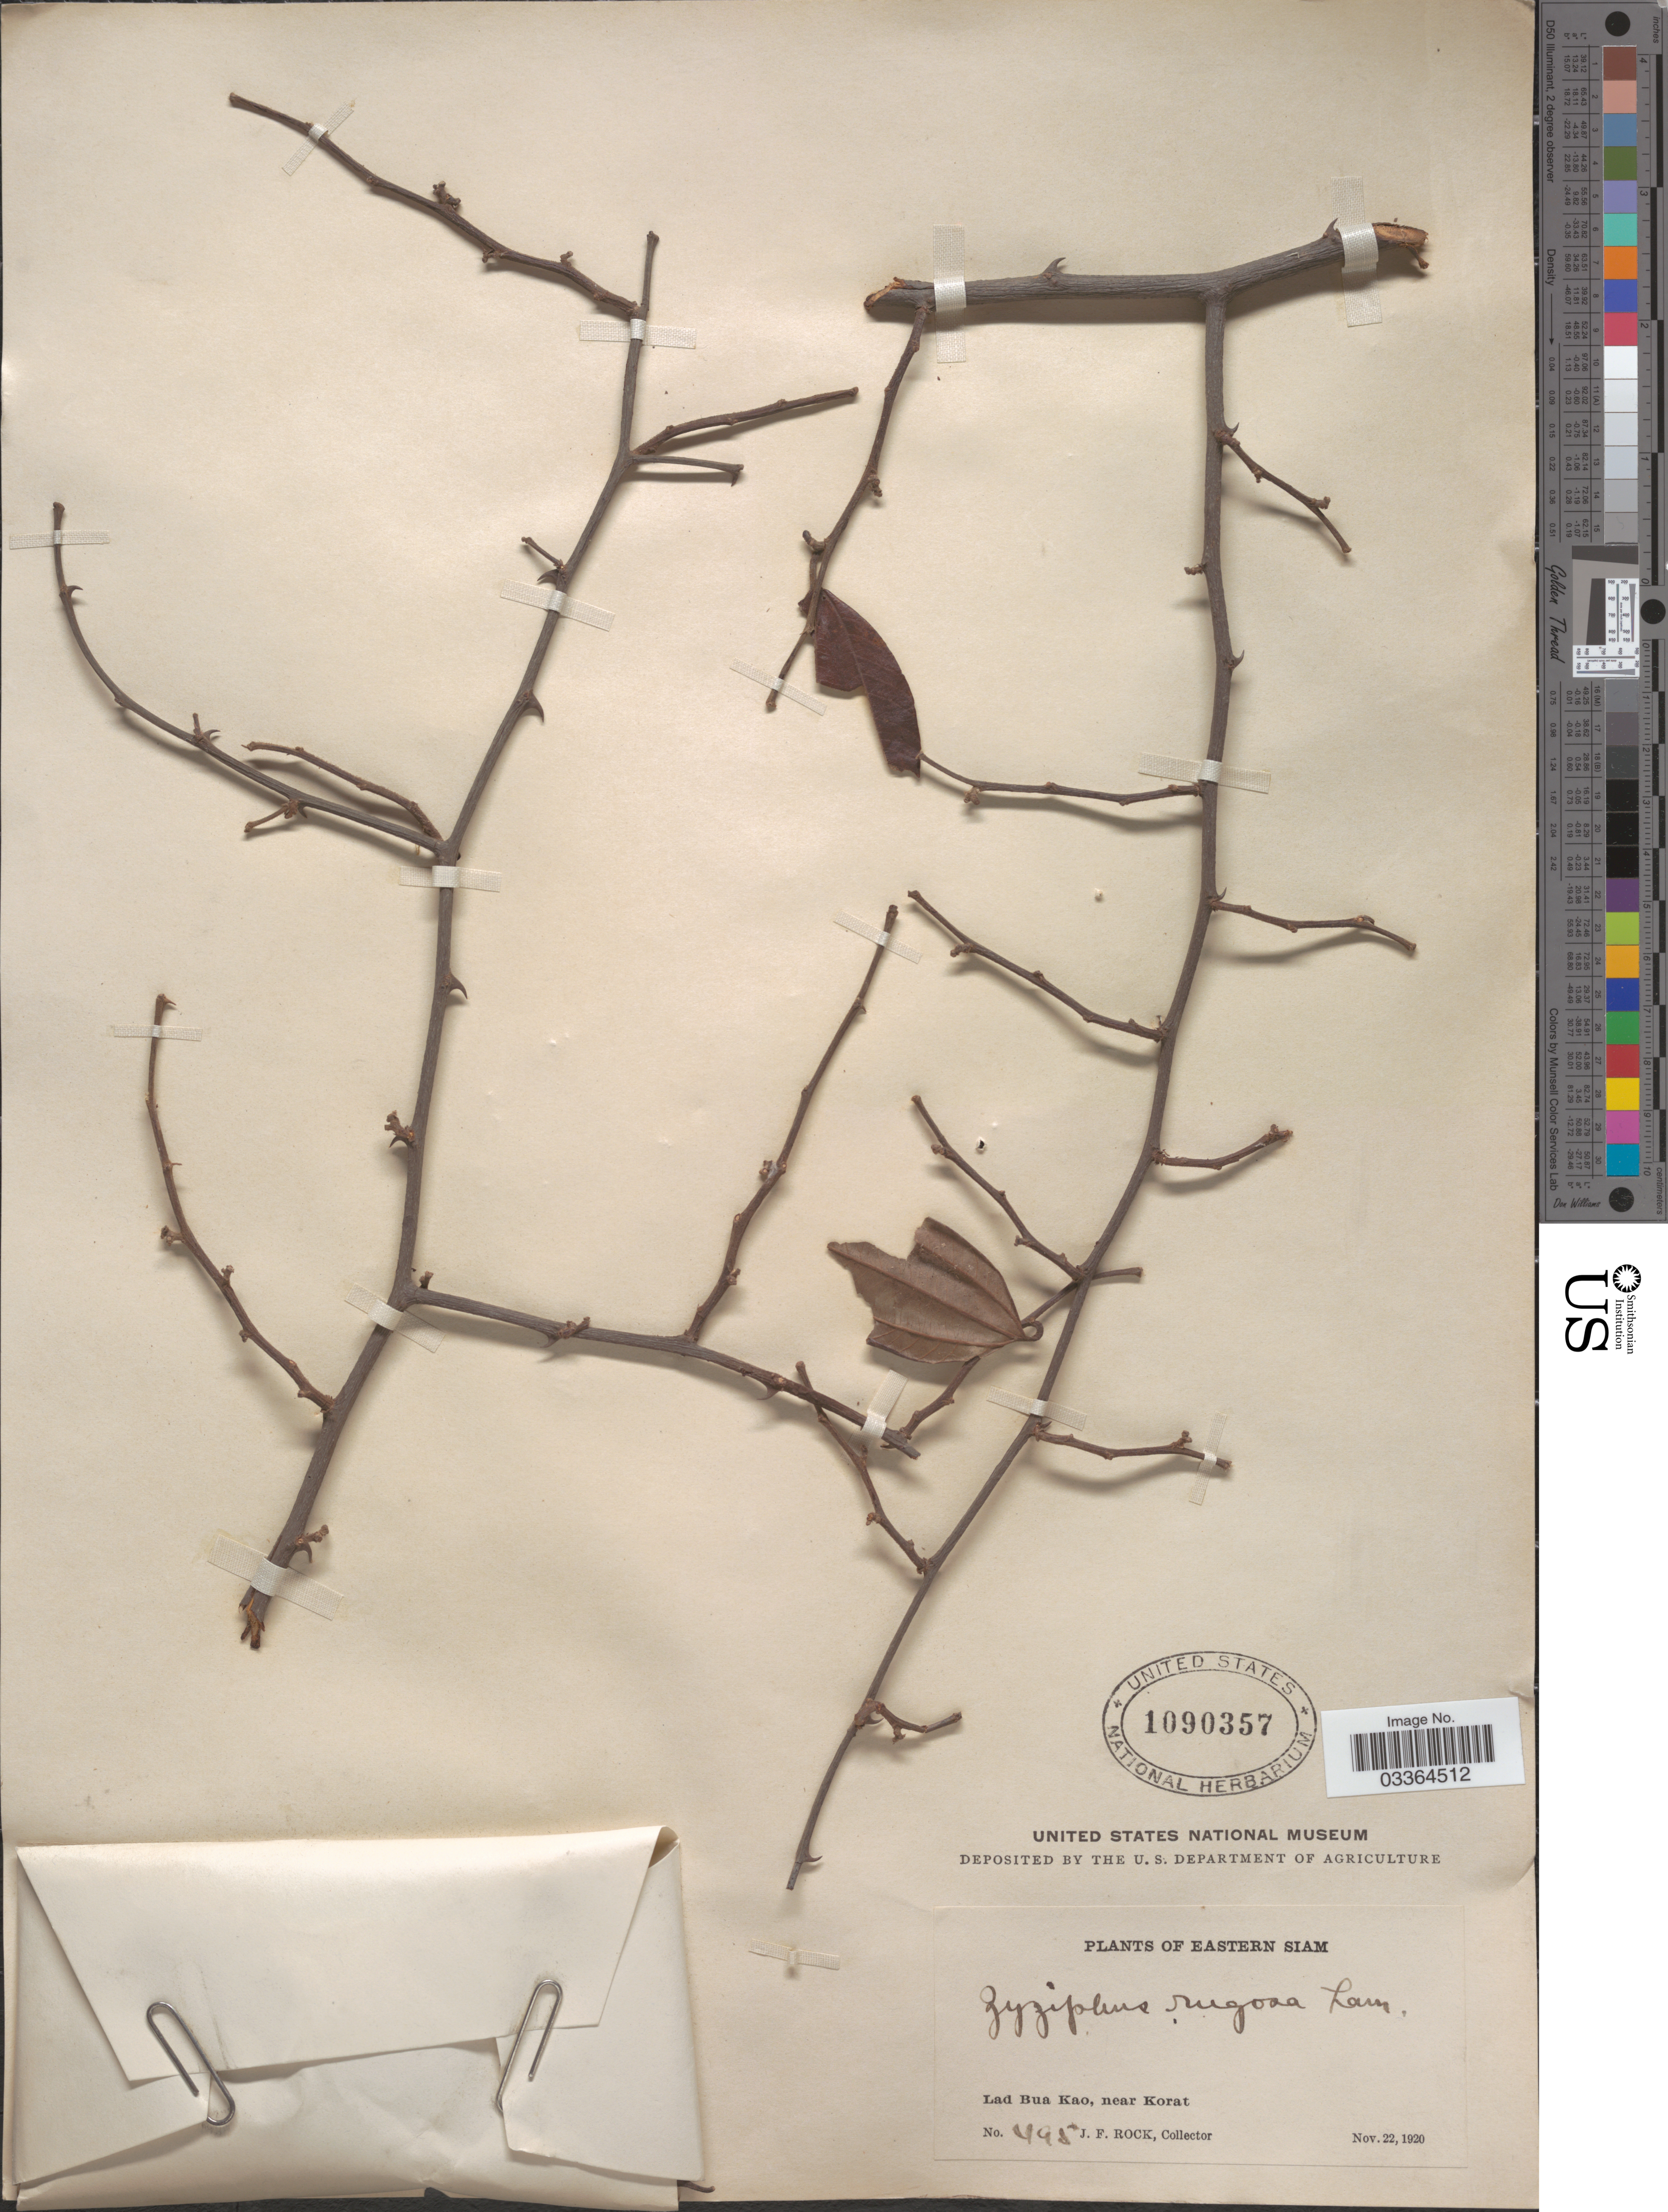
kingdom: Plantae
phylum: Tracheophyta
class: Magnoliopsida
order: Rosales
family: Rhamnaceae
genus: Ziziphus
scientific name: Ziziphus rugosa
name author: Lam.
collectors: J. Rock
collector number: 495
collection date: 1920-11-22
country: Thailand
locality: Eastern Siam. Lad Bua Kao, near Korat.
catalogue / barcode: US 1090357